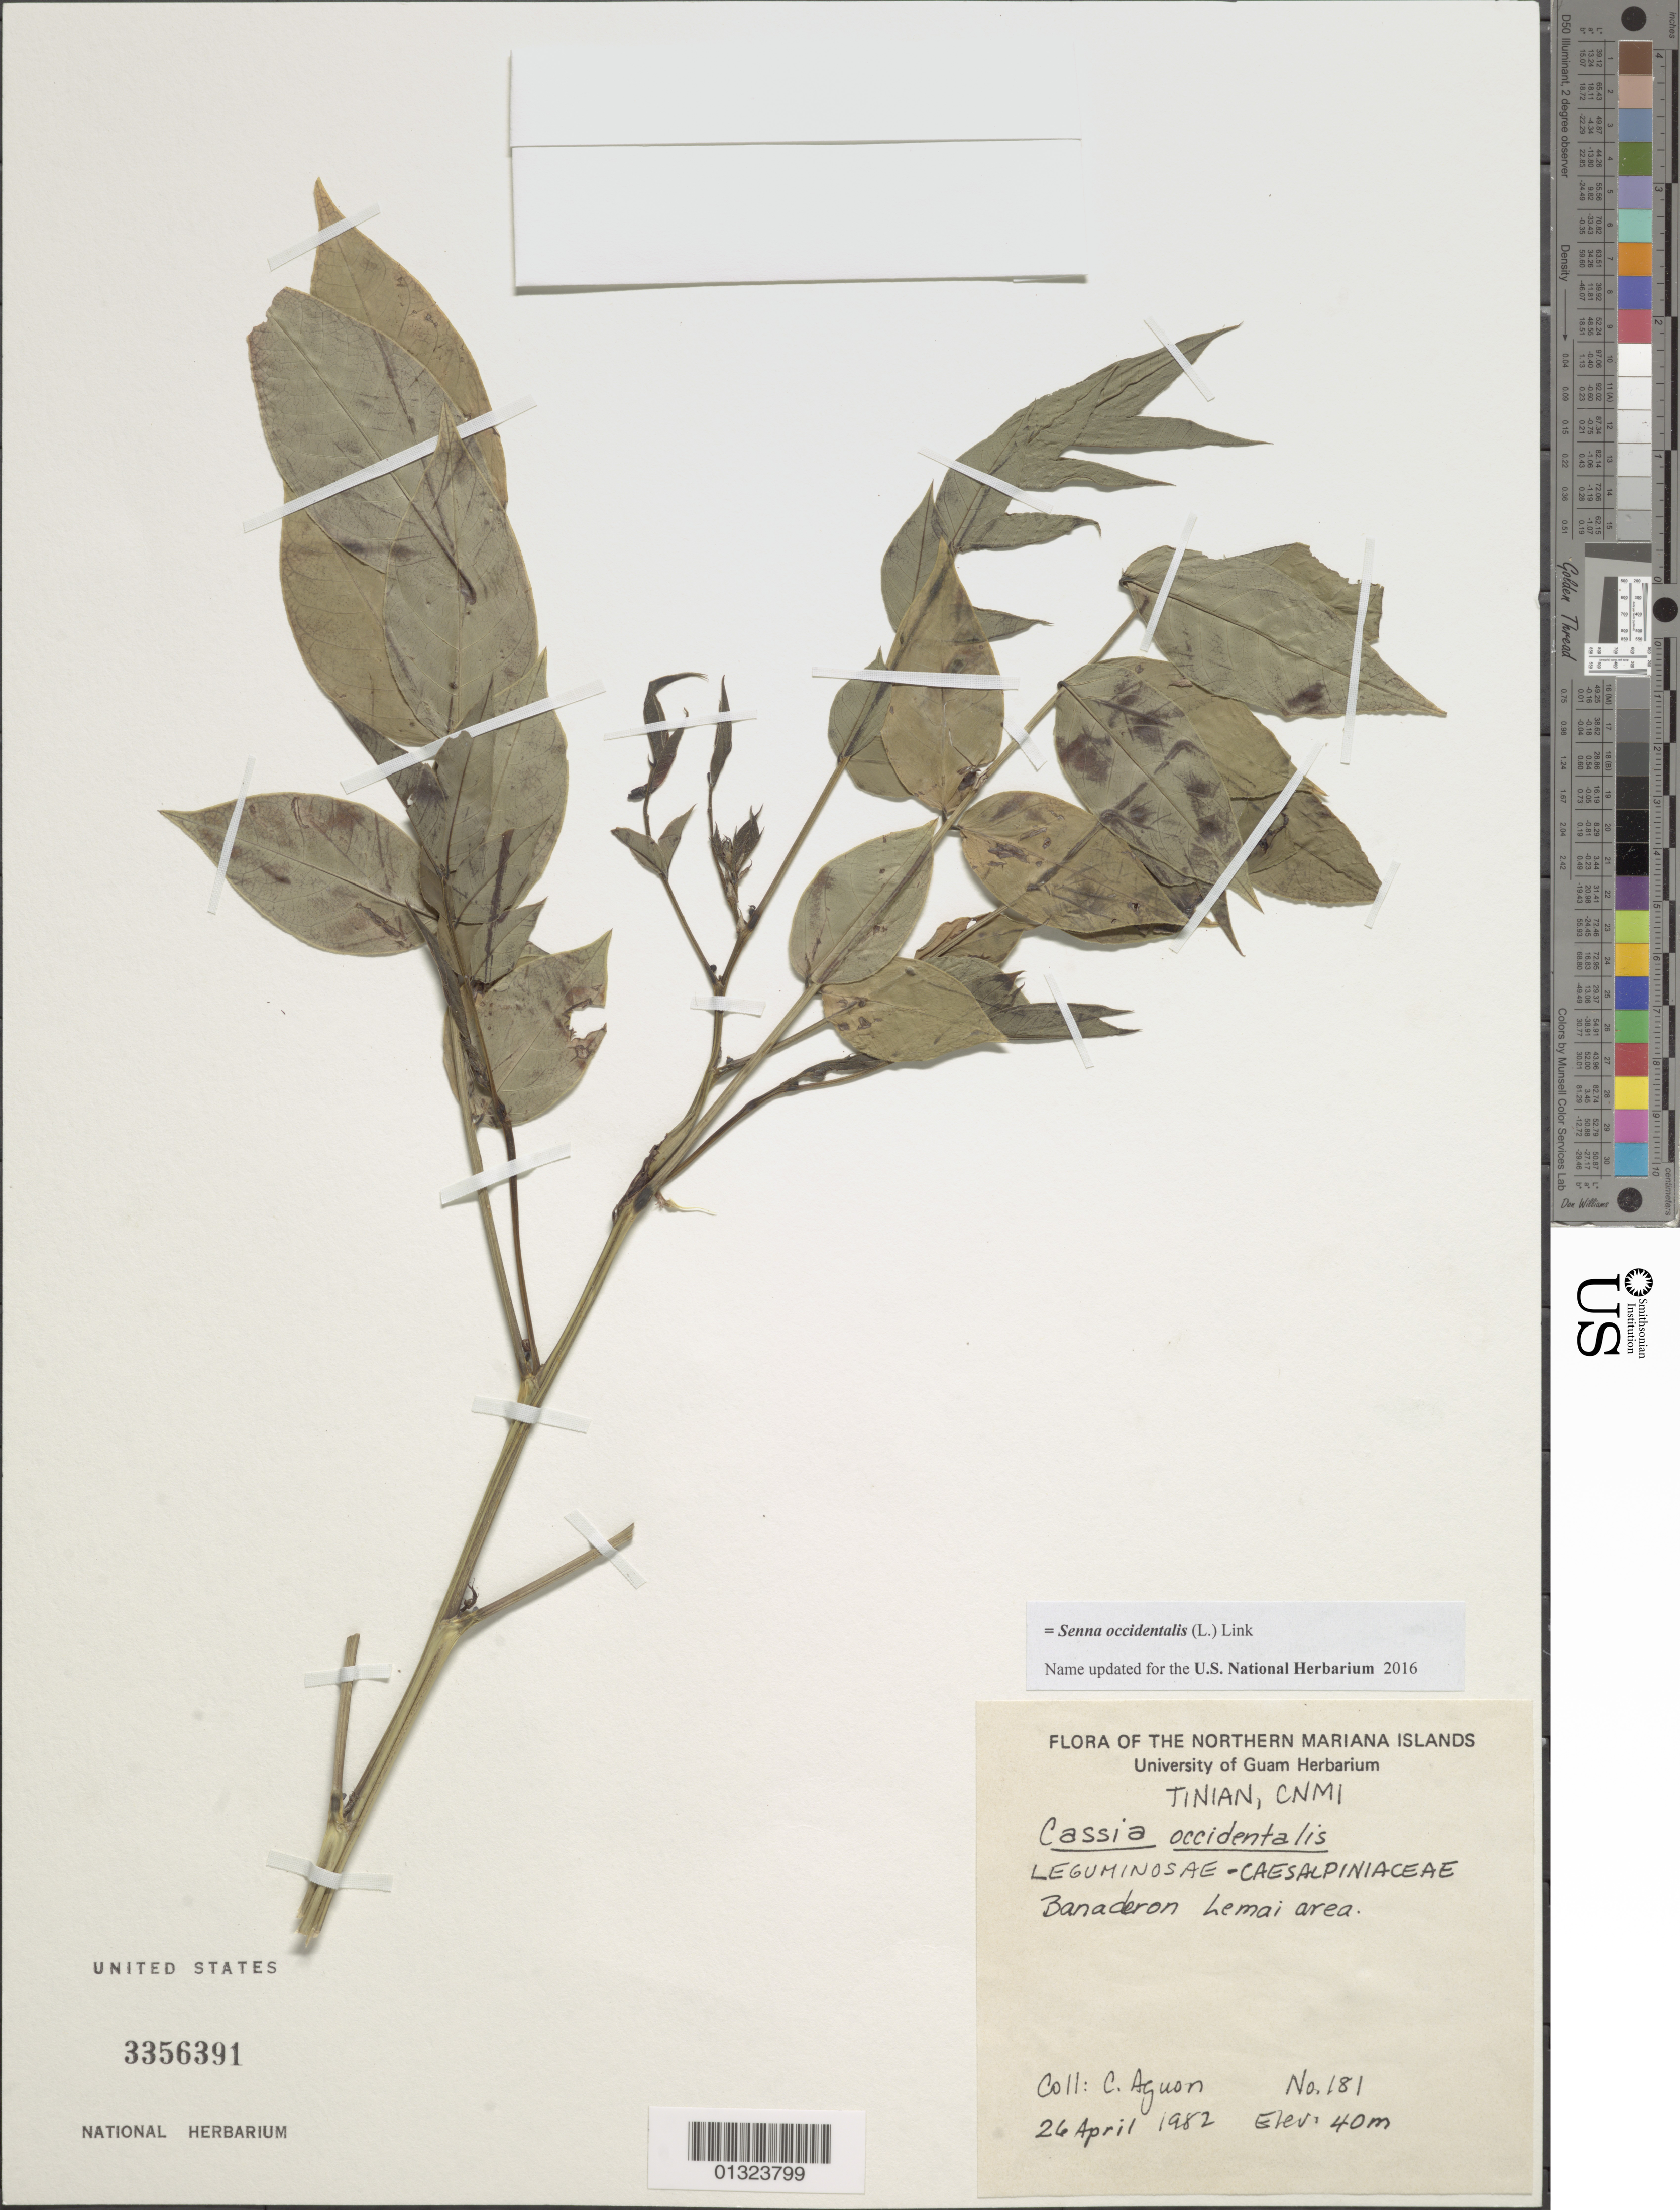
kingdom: Plantae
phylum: Tracheophyta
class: Magnoliopsida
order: Fabales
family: Fabaceae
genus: Senna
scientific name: Senna occidentalis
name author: (L.) Link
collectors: C. Aguon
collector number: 181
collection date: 1982-04-26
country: Northern Mariana Islands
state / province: Tinian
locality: Banaderon Lemai area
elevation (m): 40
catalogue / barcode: US 3356391